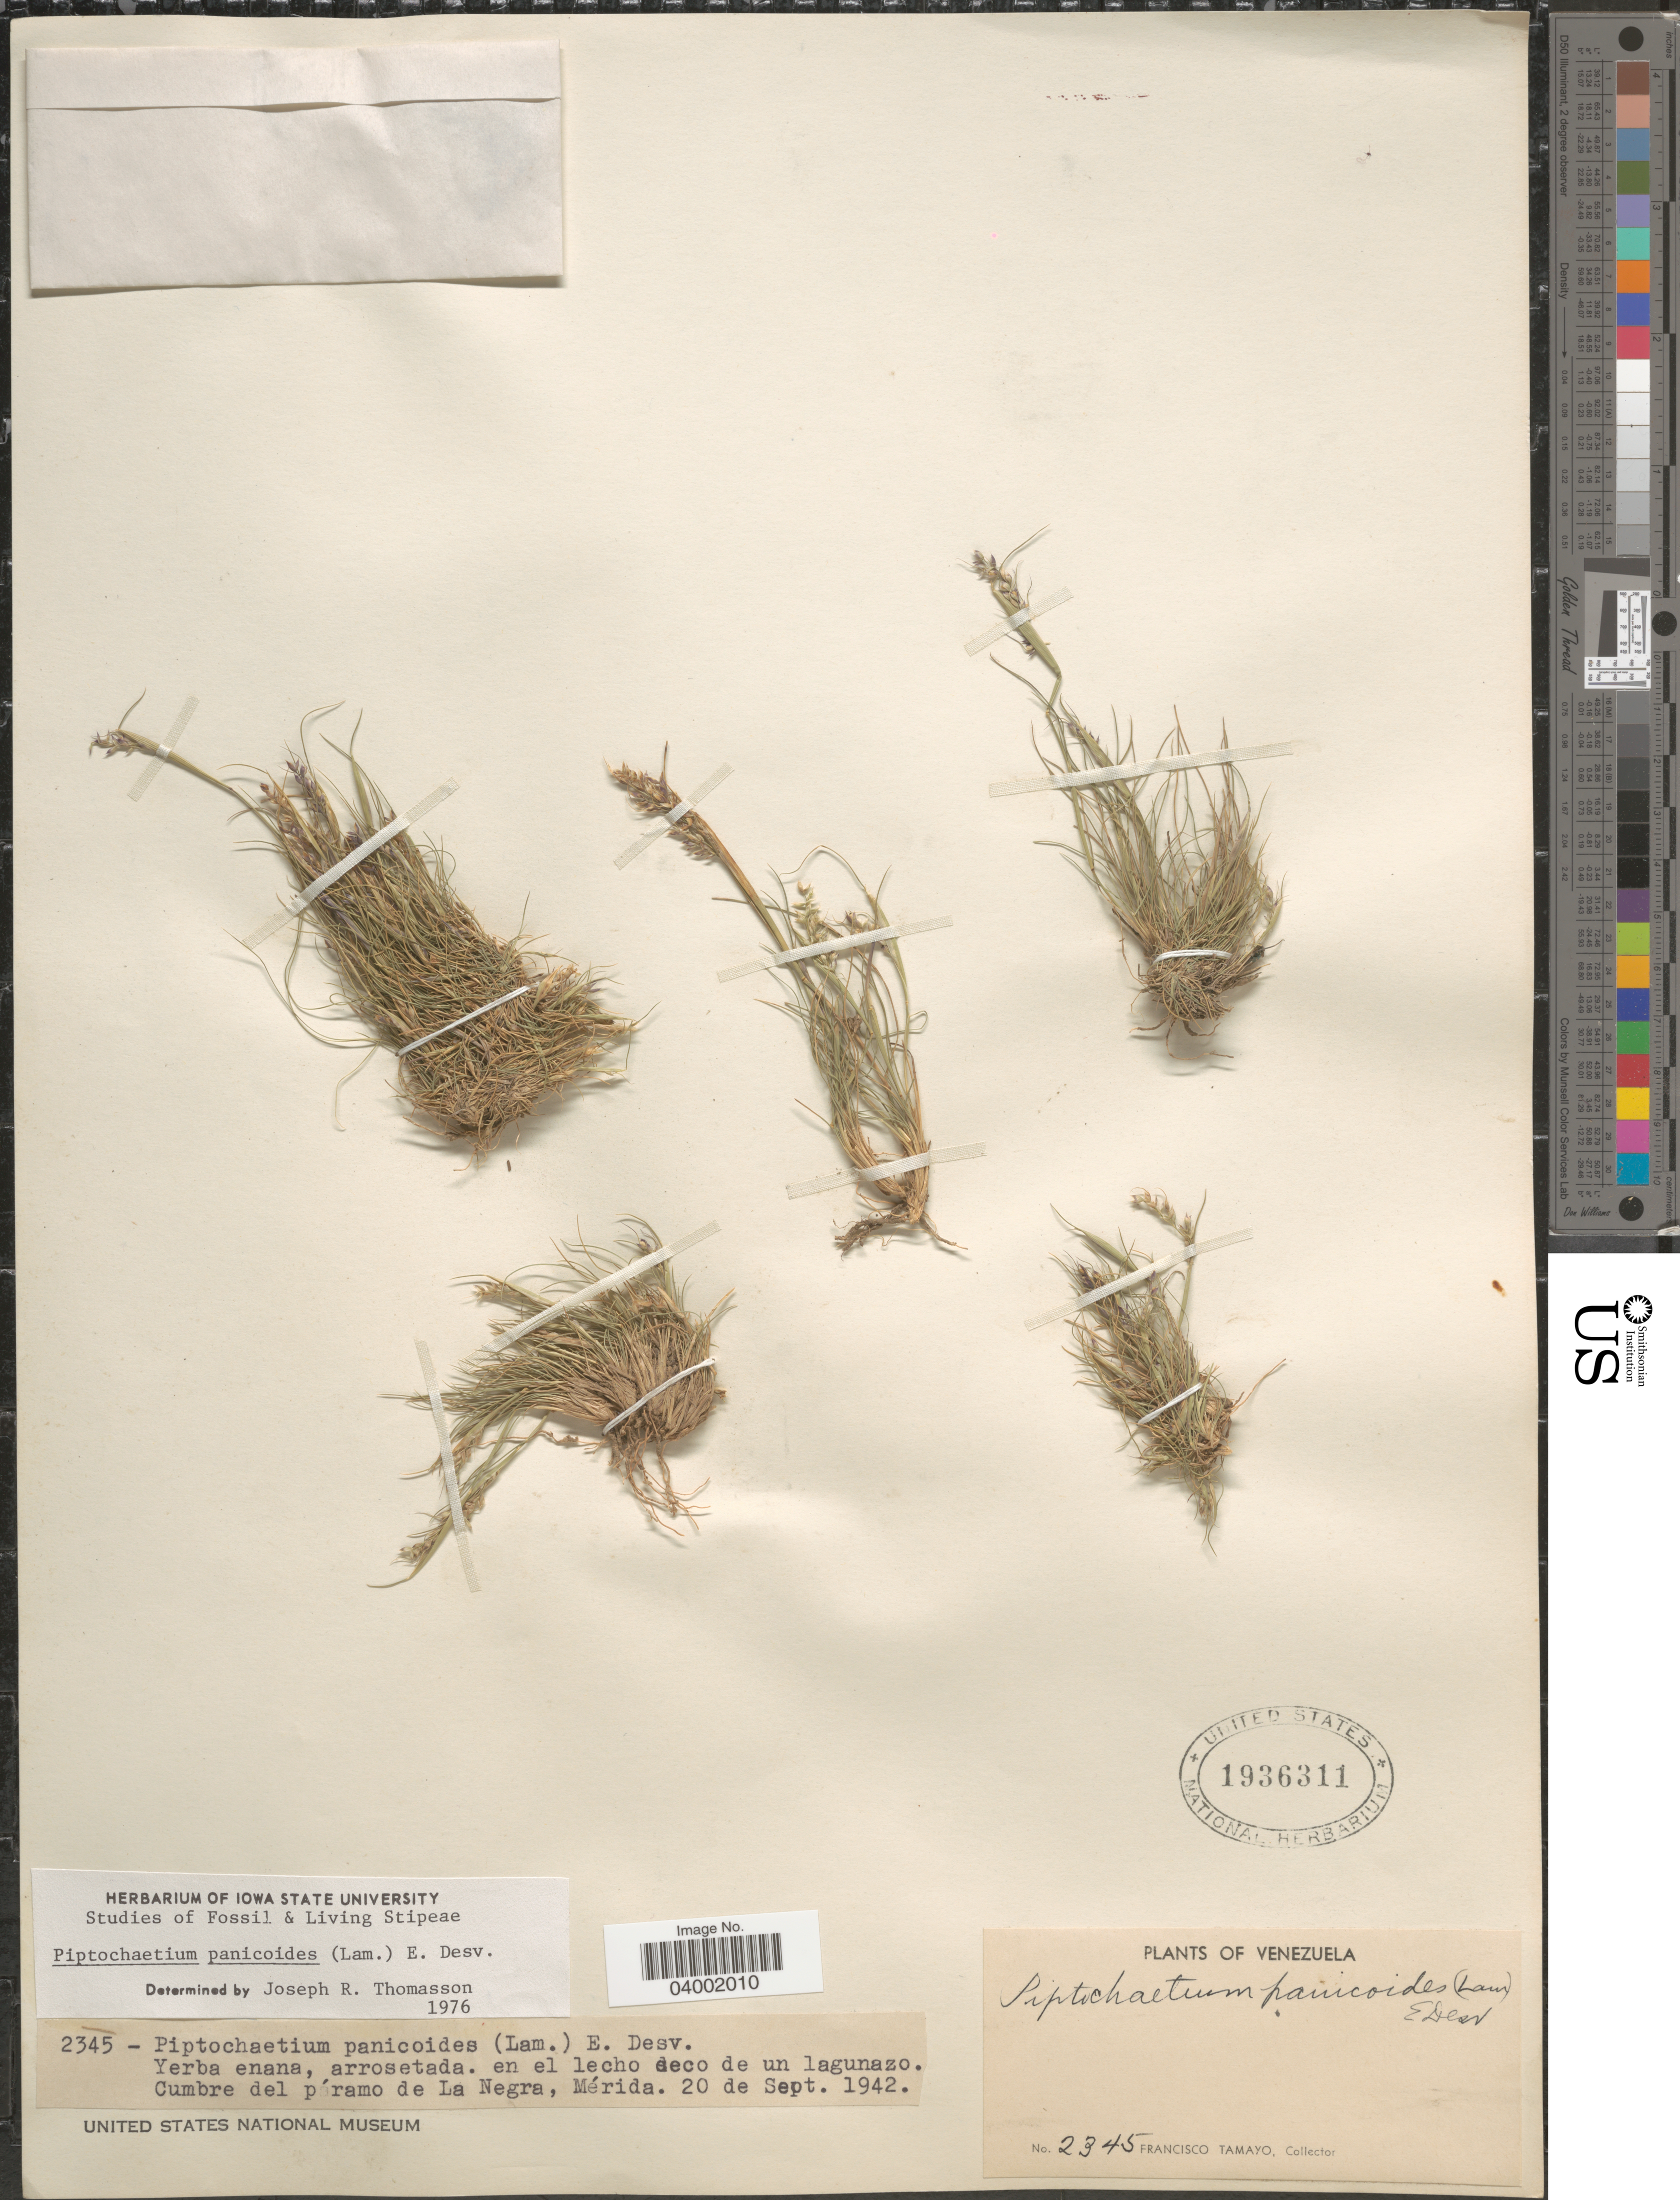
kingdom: Plantae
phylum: Tracheophyta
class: Liliopsida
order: Poales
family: Poaceae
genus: Piptochaetium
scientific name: Piptochaetium panicoides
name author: (Lam.) É. Desv.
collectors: F. Tamayo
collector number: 2345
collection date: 1942-09-20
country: Venezuela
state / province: Merida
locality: Cumbre del p'ramo de La Negra.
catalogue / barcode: US 1936311